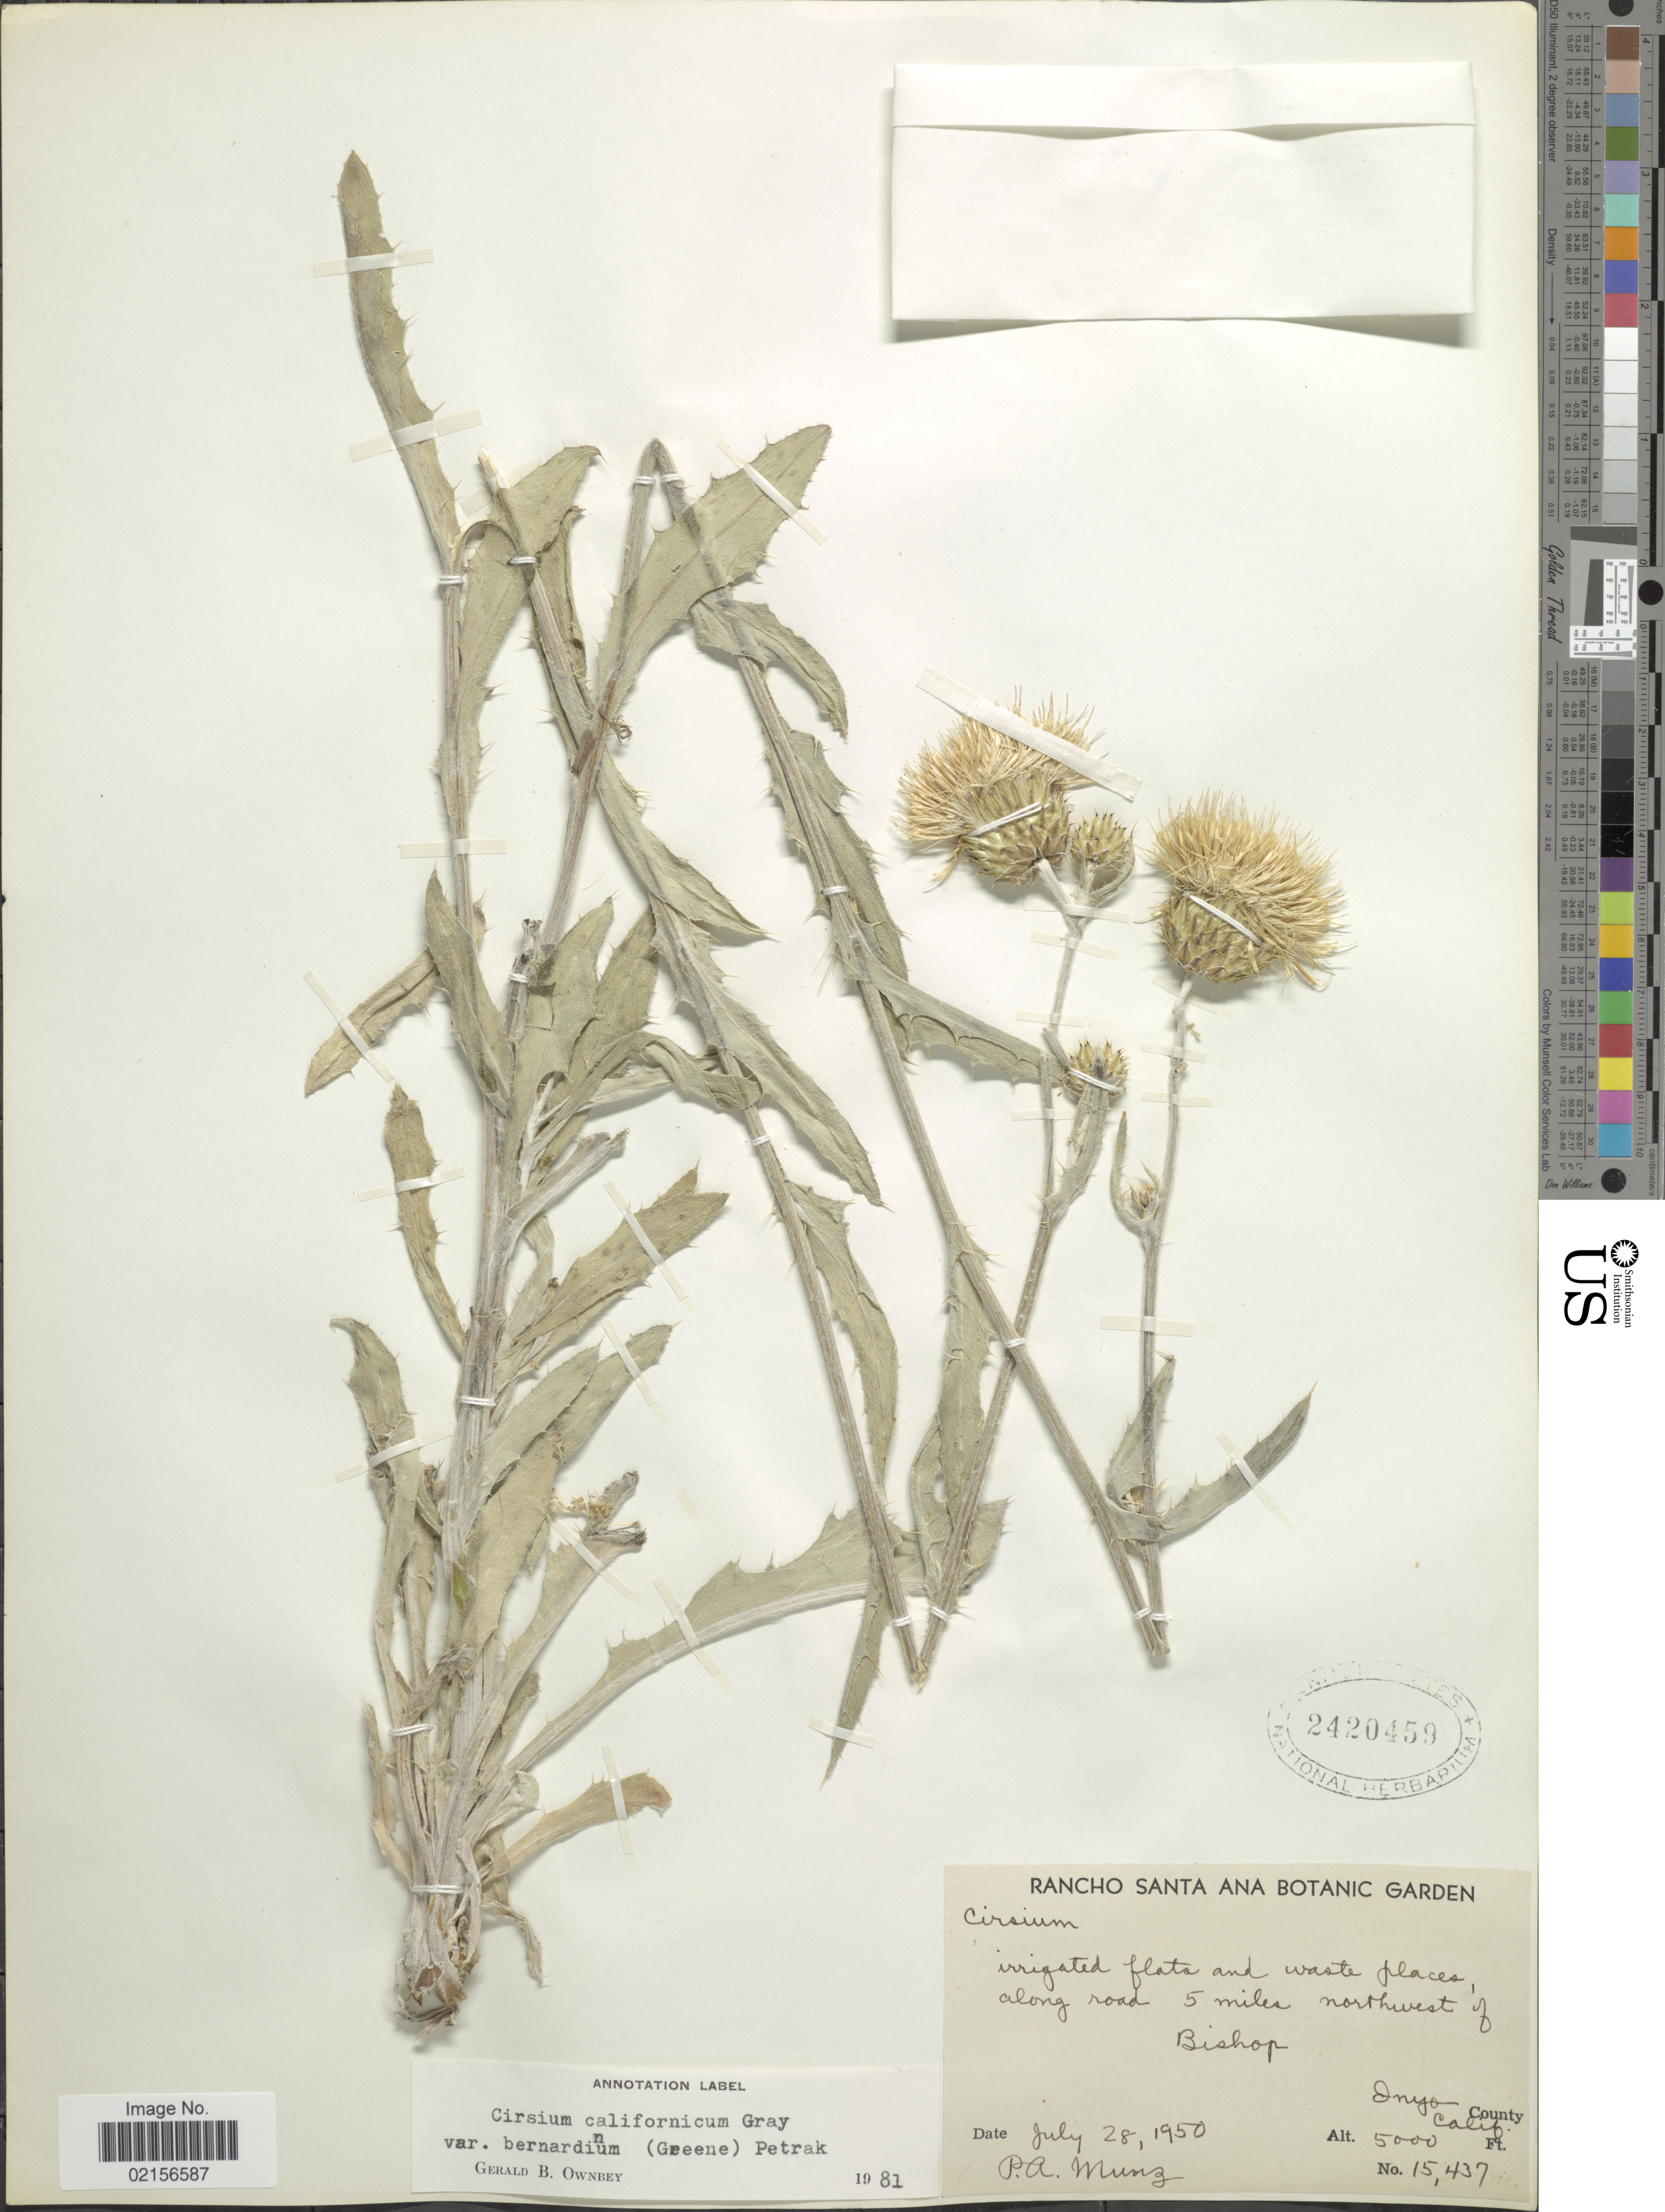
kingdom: Plantae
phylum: Tracheophyta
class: Magnoliopsida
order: Asterales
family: Asteraceae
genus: Cirsium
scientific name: Cirsium occidentale var. californicum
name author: (A. Gray) D.J. Keil & C.E. Turner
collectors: P. A. Munz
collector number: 15437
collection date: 1950-07-28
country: United States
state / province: California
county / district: Inyo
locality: Along road 5 miles northwest of Bishop, Inyo County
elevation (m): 1524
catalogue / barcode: US 2420459